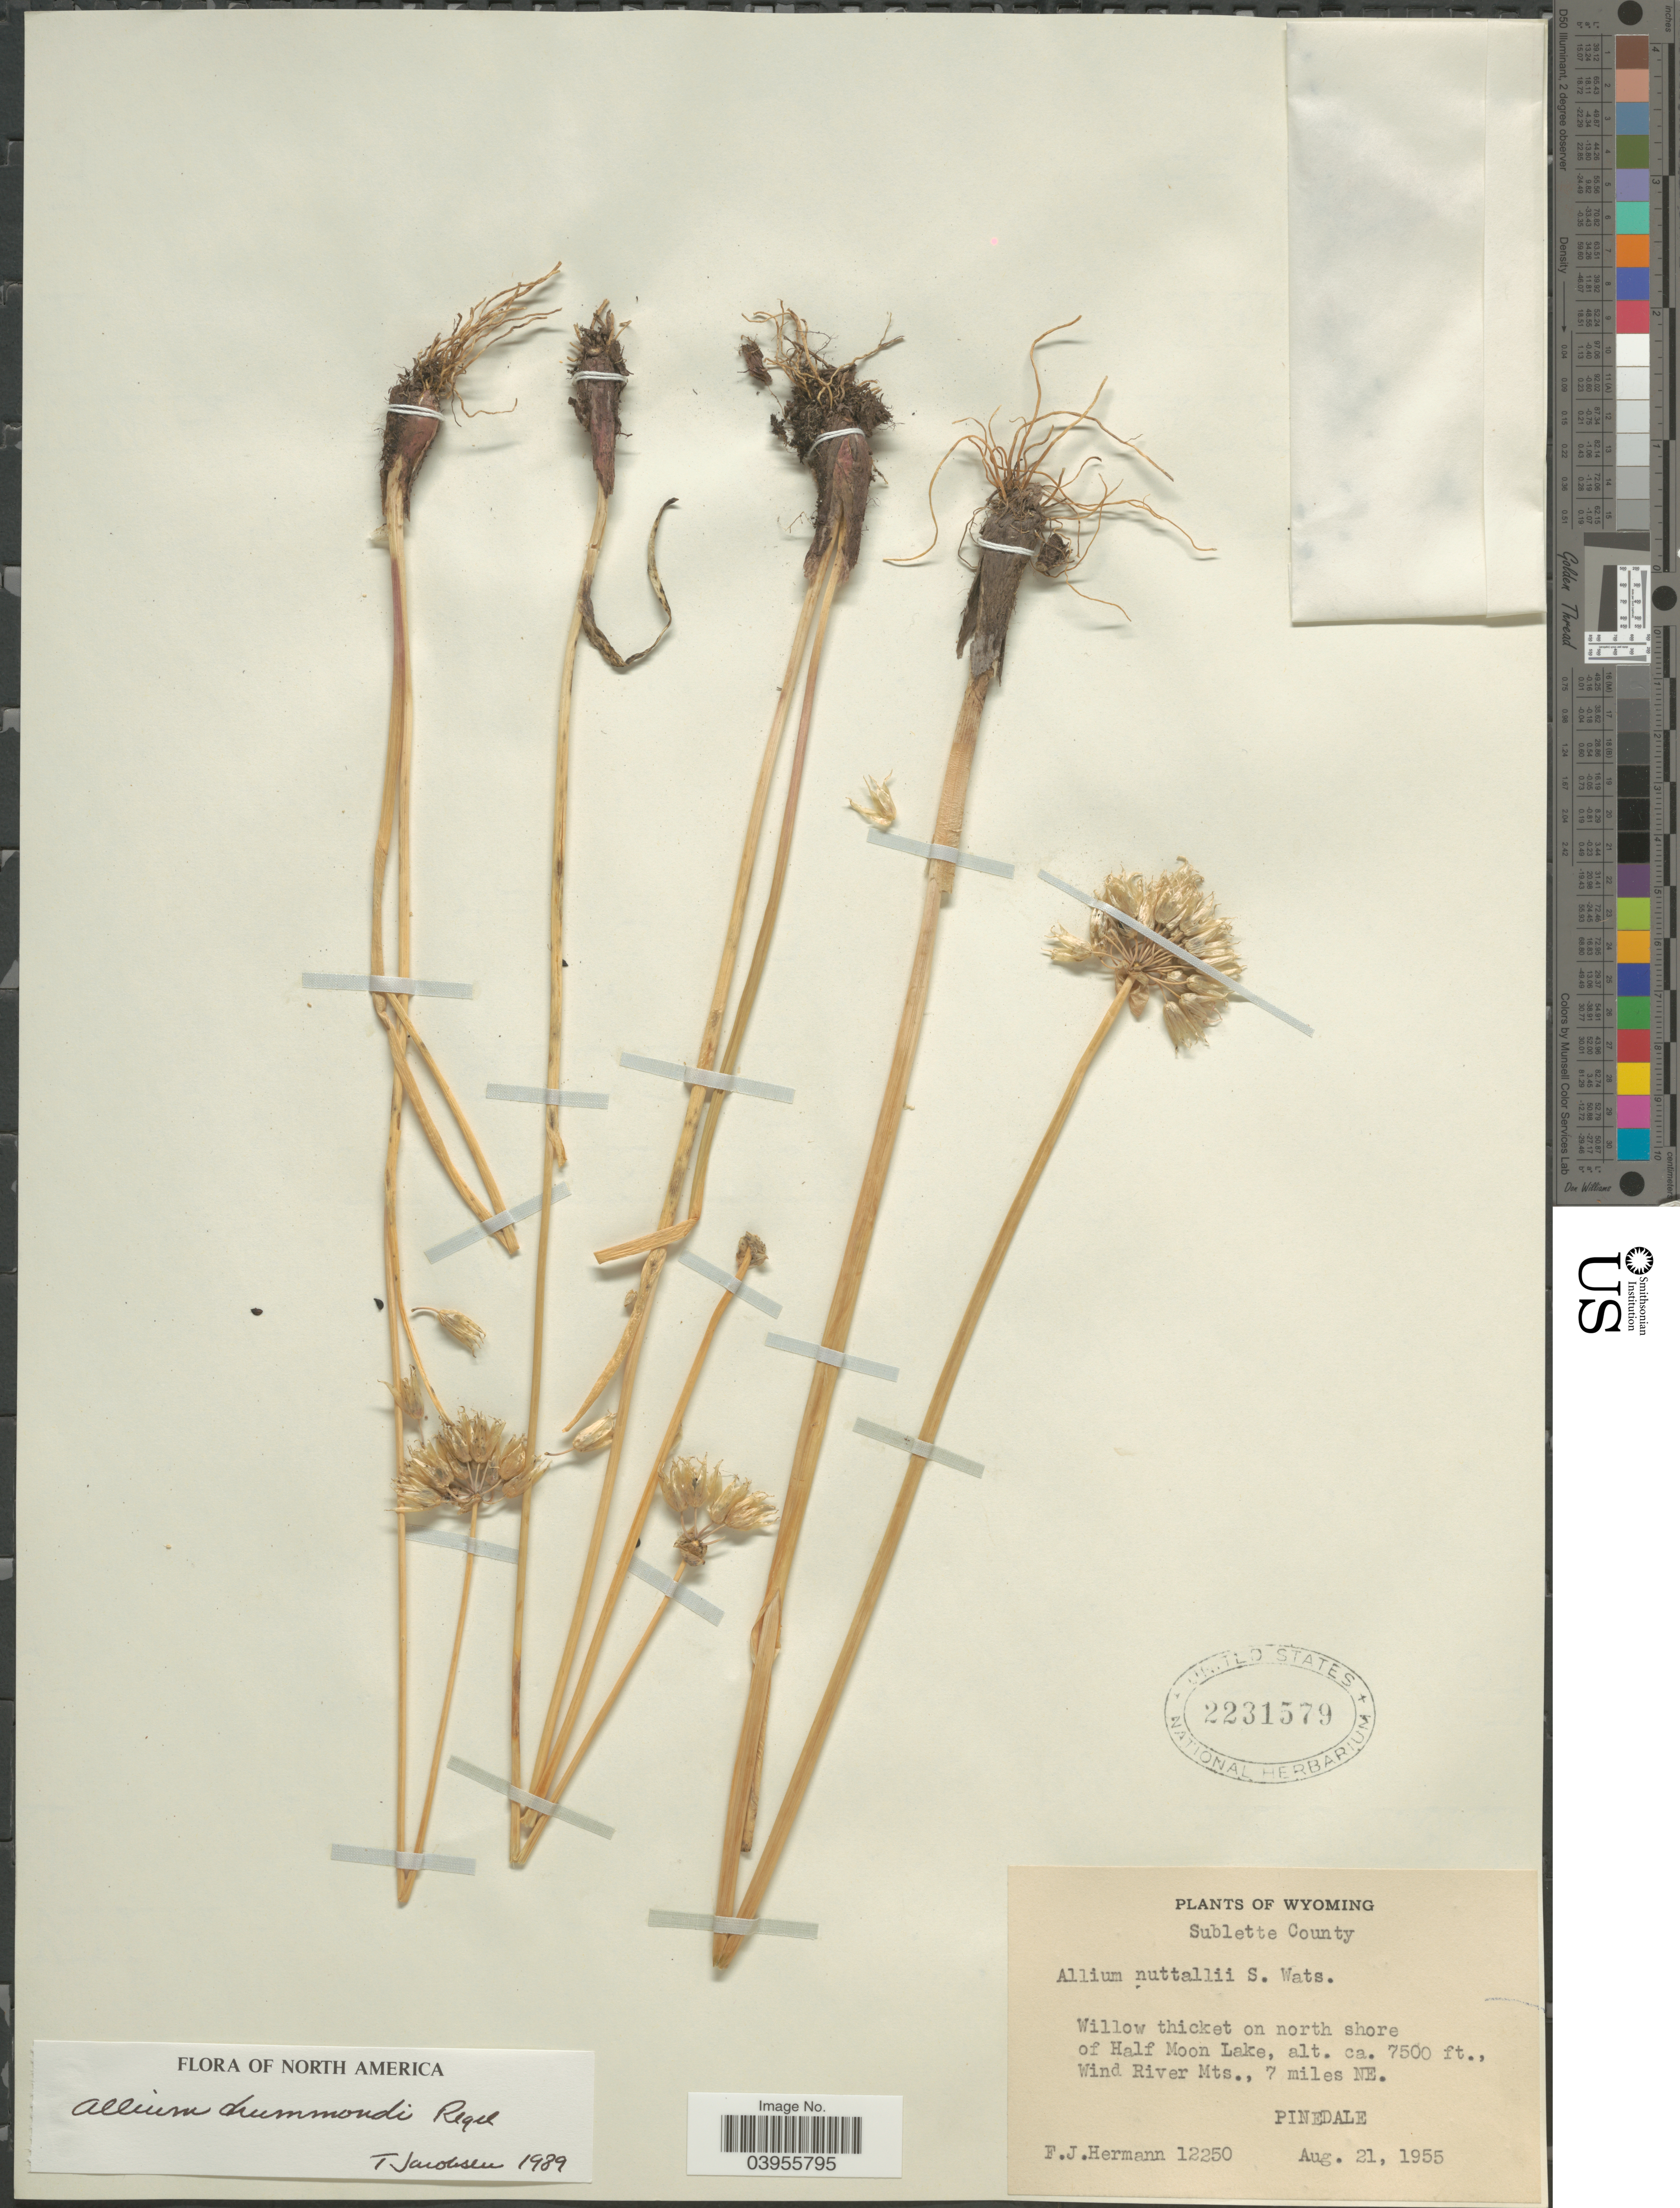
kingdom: Plantae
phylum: Tracheophyta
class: Liliopsida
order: Asparagales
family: Amaryllidaceae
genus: Allium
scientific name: Allium drummondii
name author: Regel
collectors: F. J. Hermann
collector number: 12250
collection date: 1955-08-21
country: United States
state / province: Wyoming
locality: Sublette County. Willow thicket on north shore of Half Moon Lake, Wind River Mts., 7 miles NE. Pinedale.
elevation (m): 2286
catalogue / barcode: US 2231579